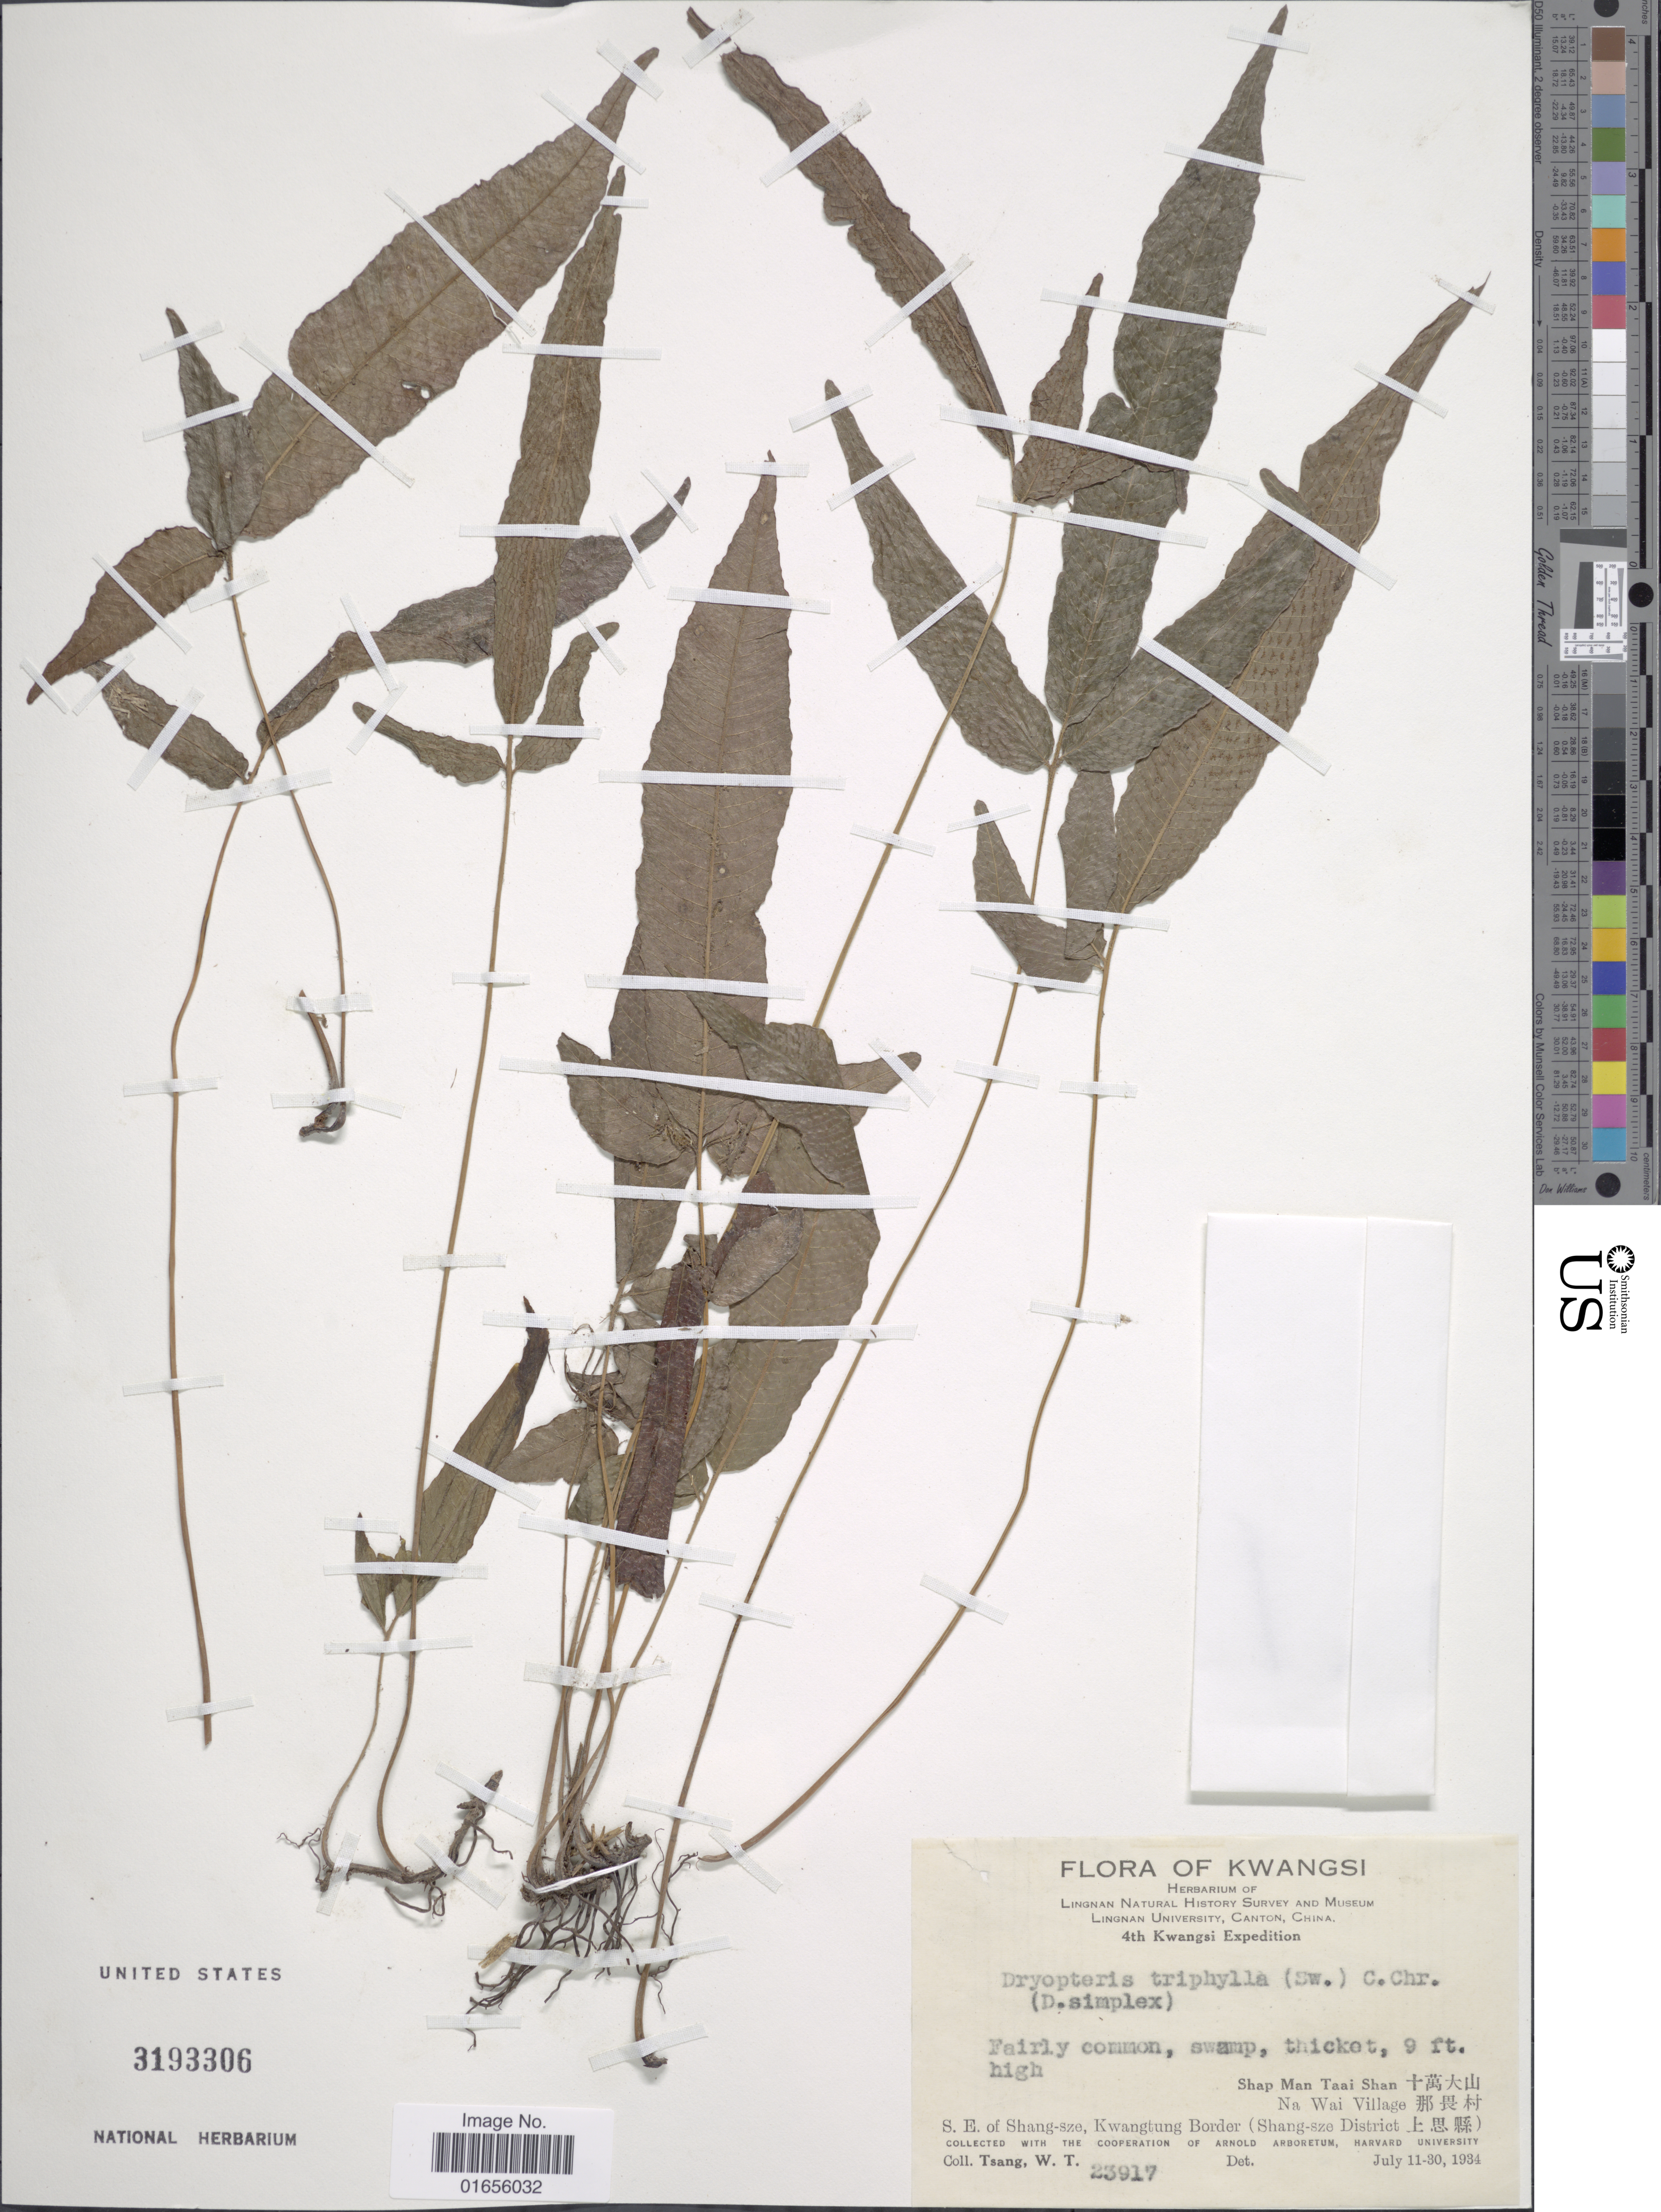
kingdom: Plantae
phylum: Tracheophyta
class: Polypodiopsida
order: Polypodiales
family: Thelypteridaceae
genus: Pronephrium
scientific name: Pronephrium triphyllum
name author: (Sw.) Holttum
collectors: W. T. Tsang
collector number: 23917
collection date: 1934-07-11/1934-07-30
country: China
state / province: Guangxi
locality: Kwangsi, Shap Man Taai Shan, Na Wai Village, S.E. of Shang-Sze, Kwangtung Border (Shang-sze District)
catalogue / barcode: US 3193306